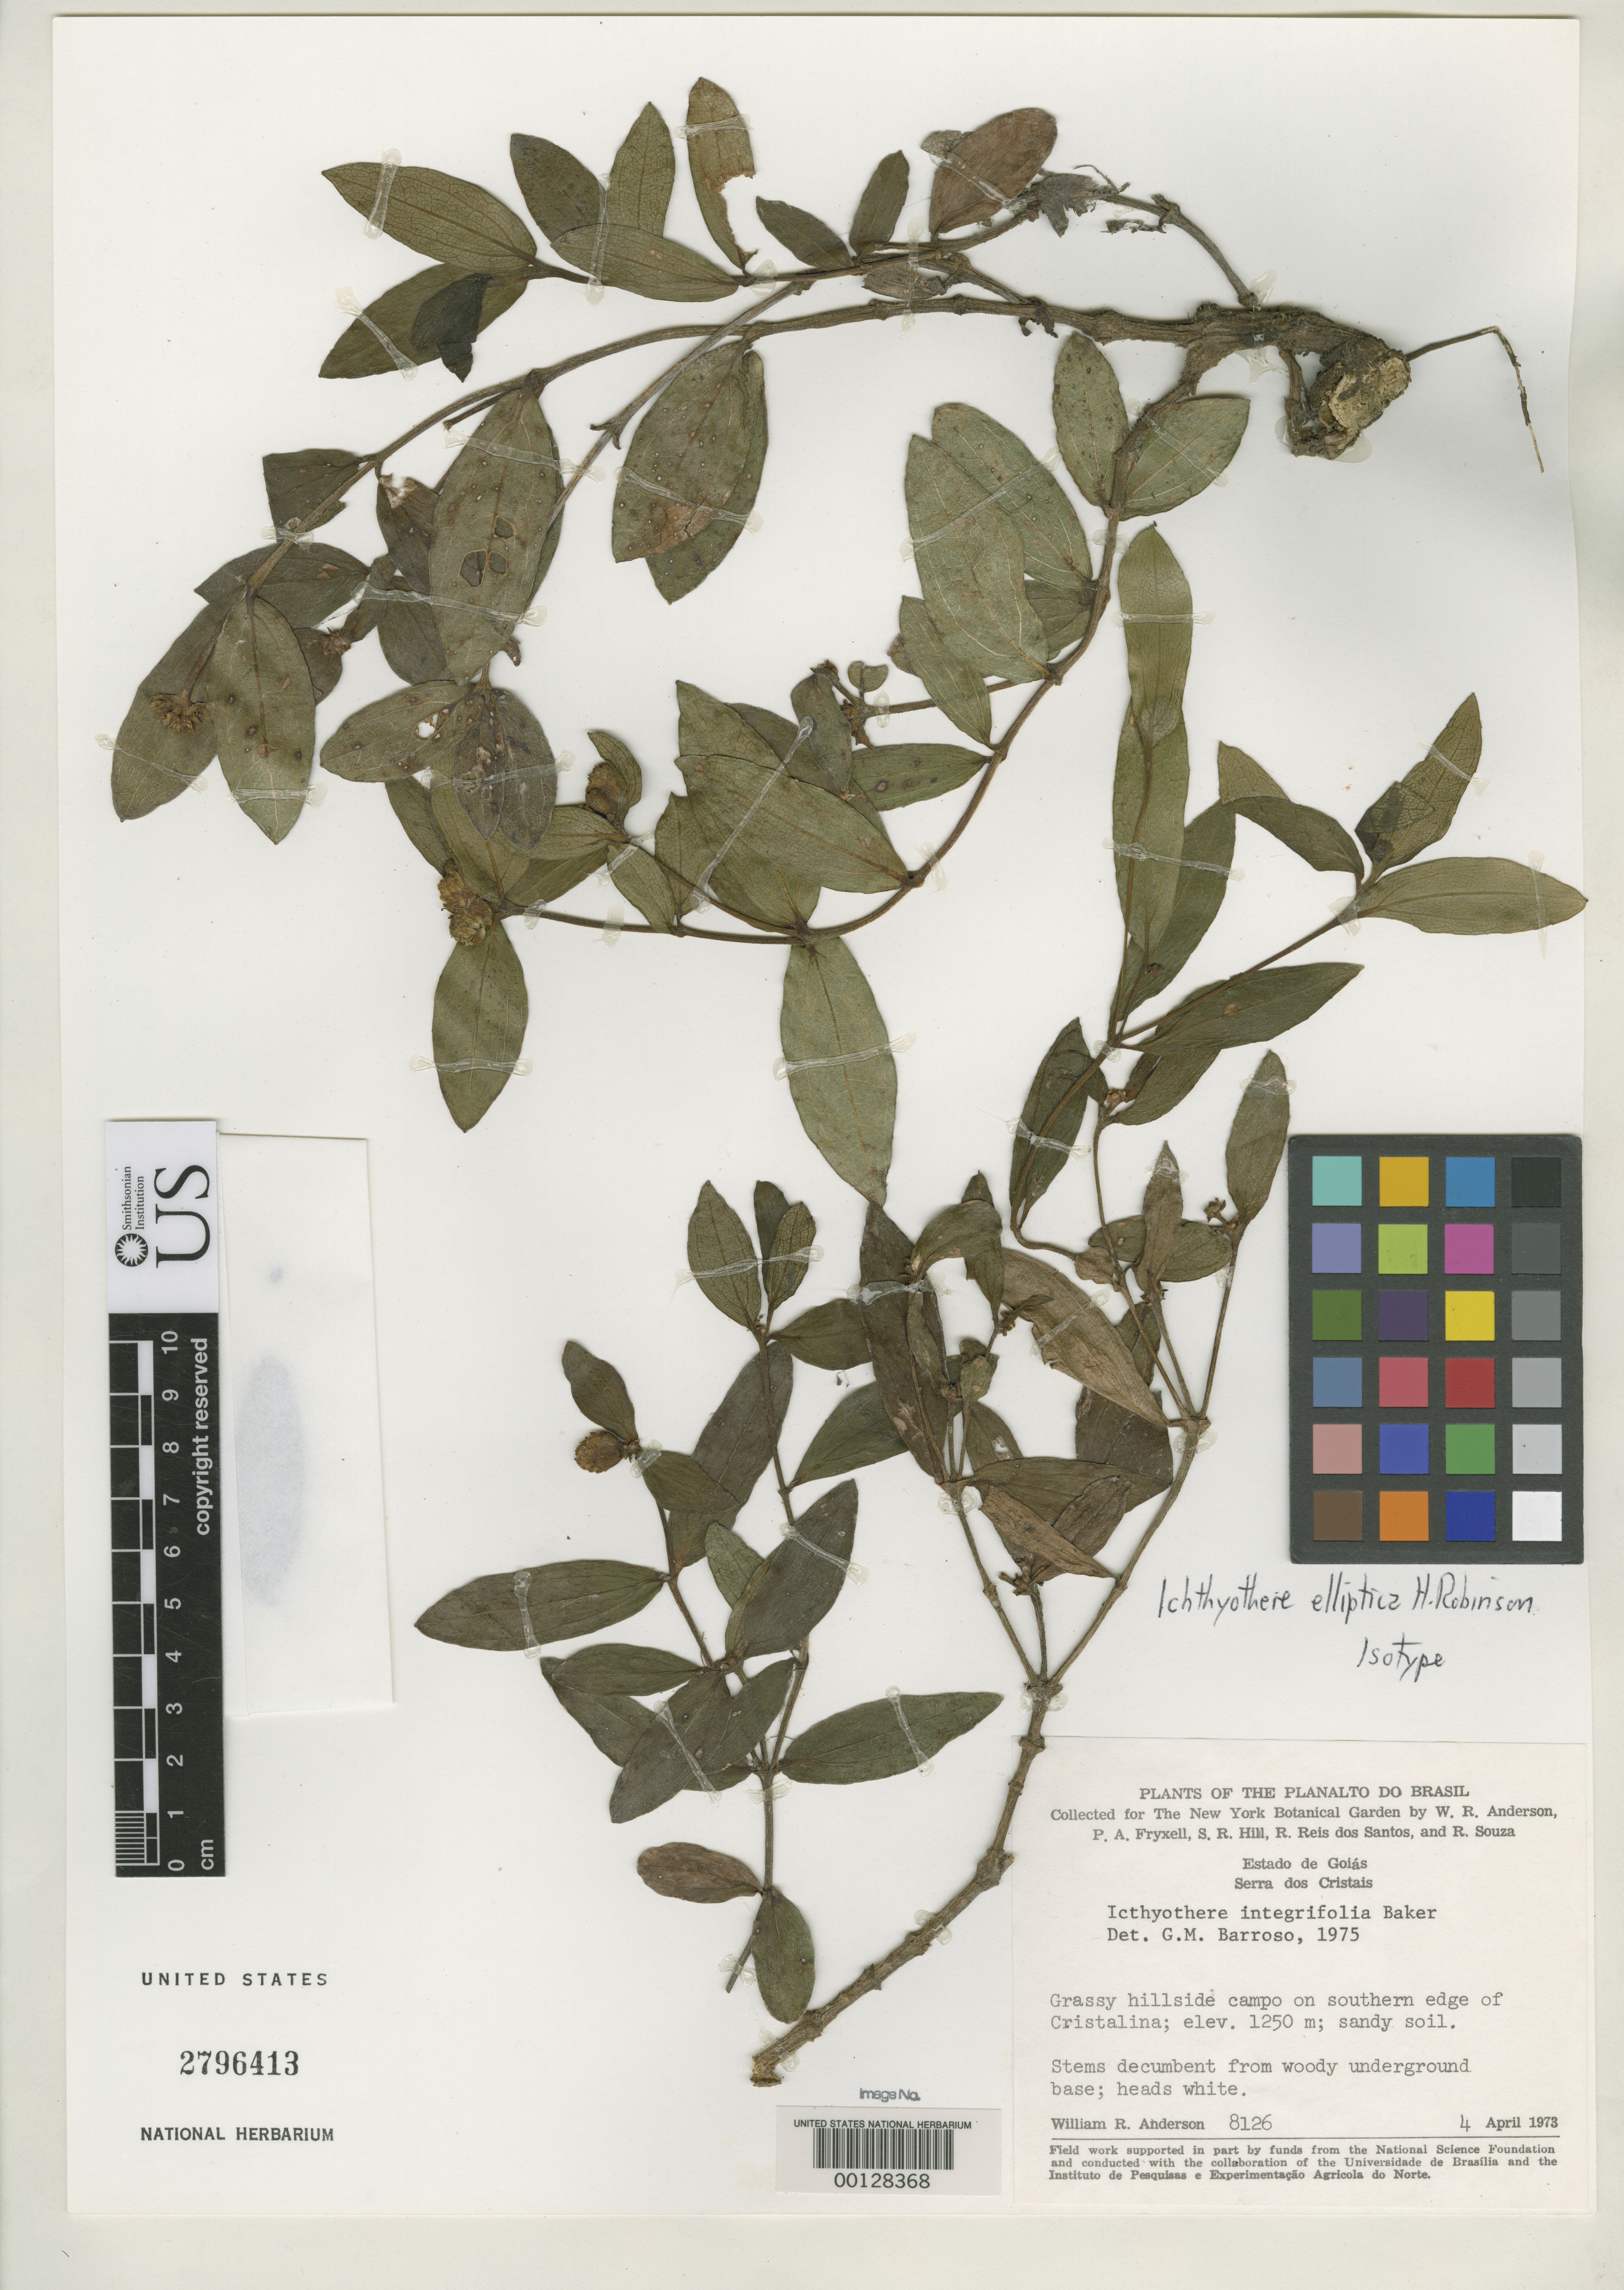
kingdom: Plantae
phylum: Tracheophyta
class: Magnoliopsida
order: Asterales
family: Asteraceae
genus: Ichthyothere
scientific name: Ichthyothere elliptica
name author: H. Rob.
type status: Isotype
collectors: W. R. Anderson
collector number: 8126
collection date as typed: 04 Apr 1973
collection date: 1973-04-04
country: Brazil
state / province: Goiás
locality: Serra dos Cristais.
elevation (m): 1250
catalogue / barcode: US 2796413